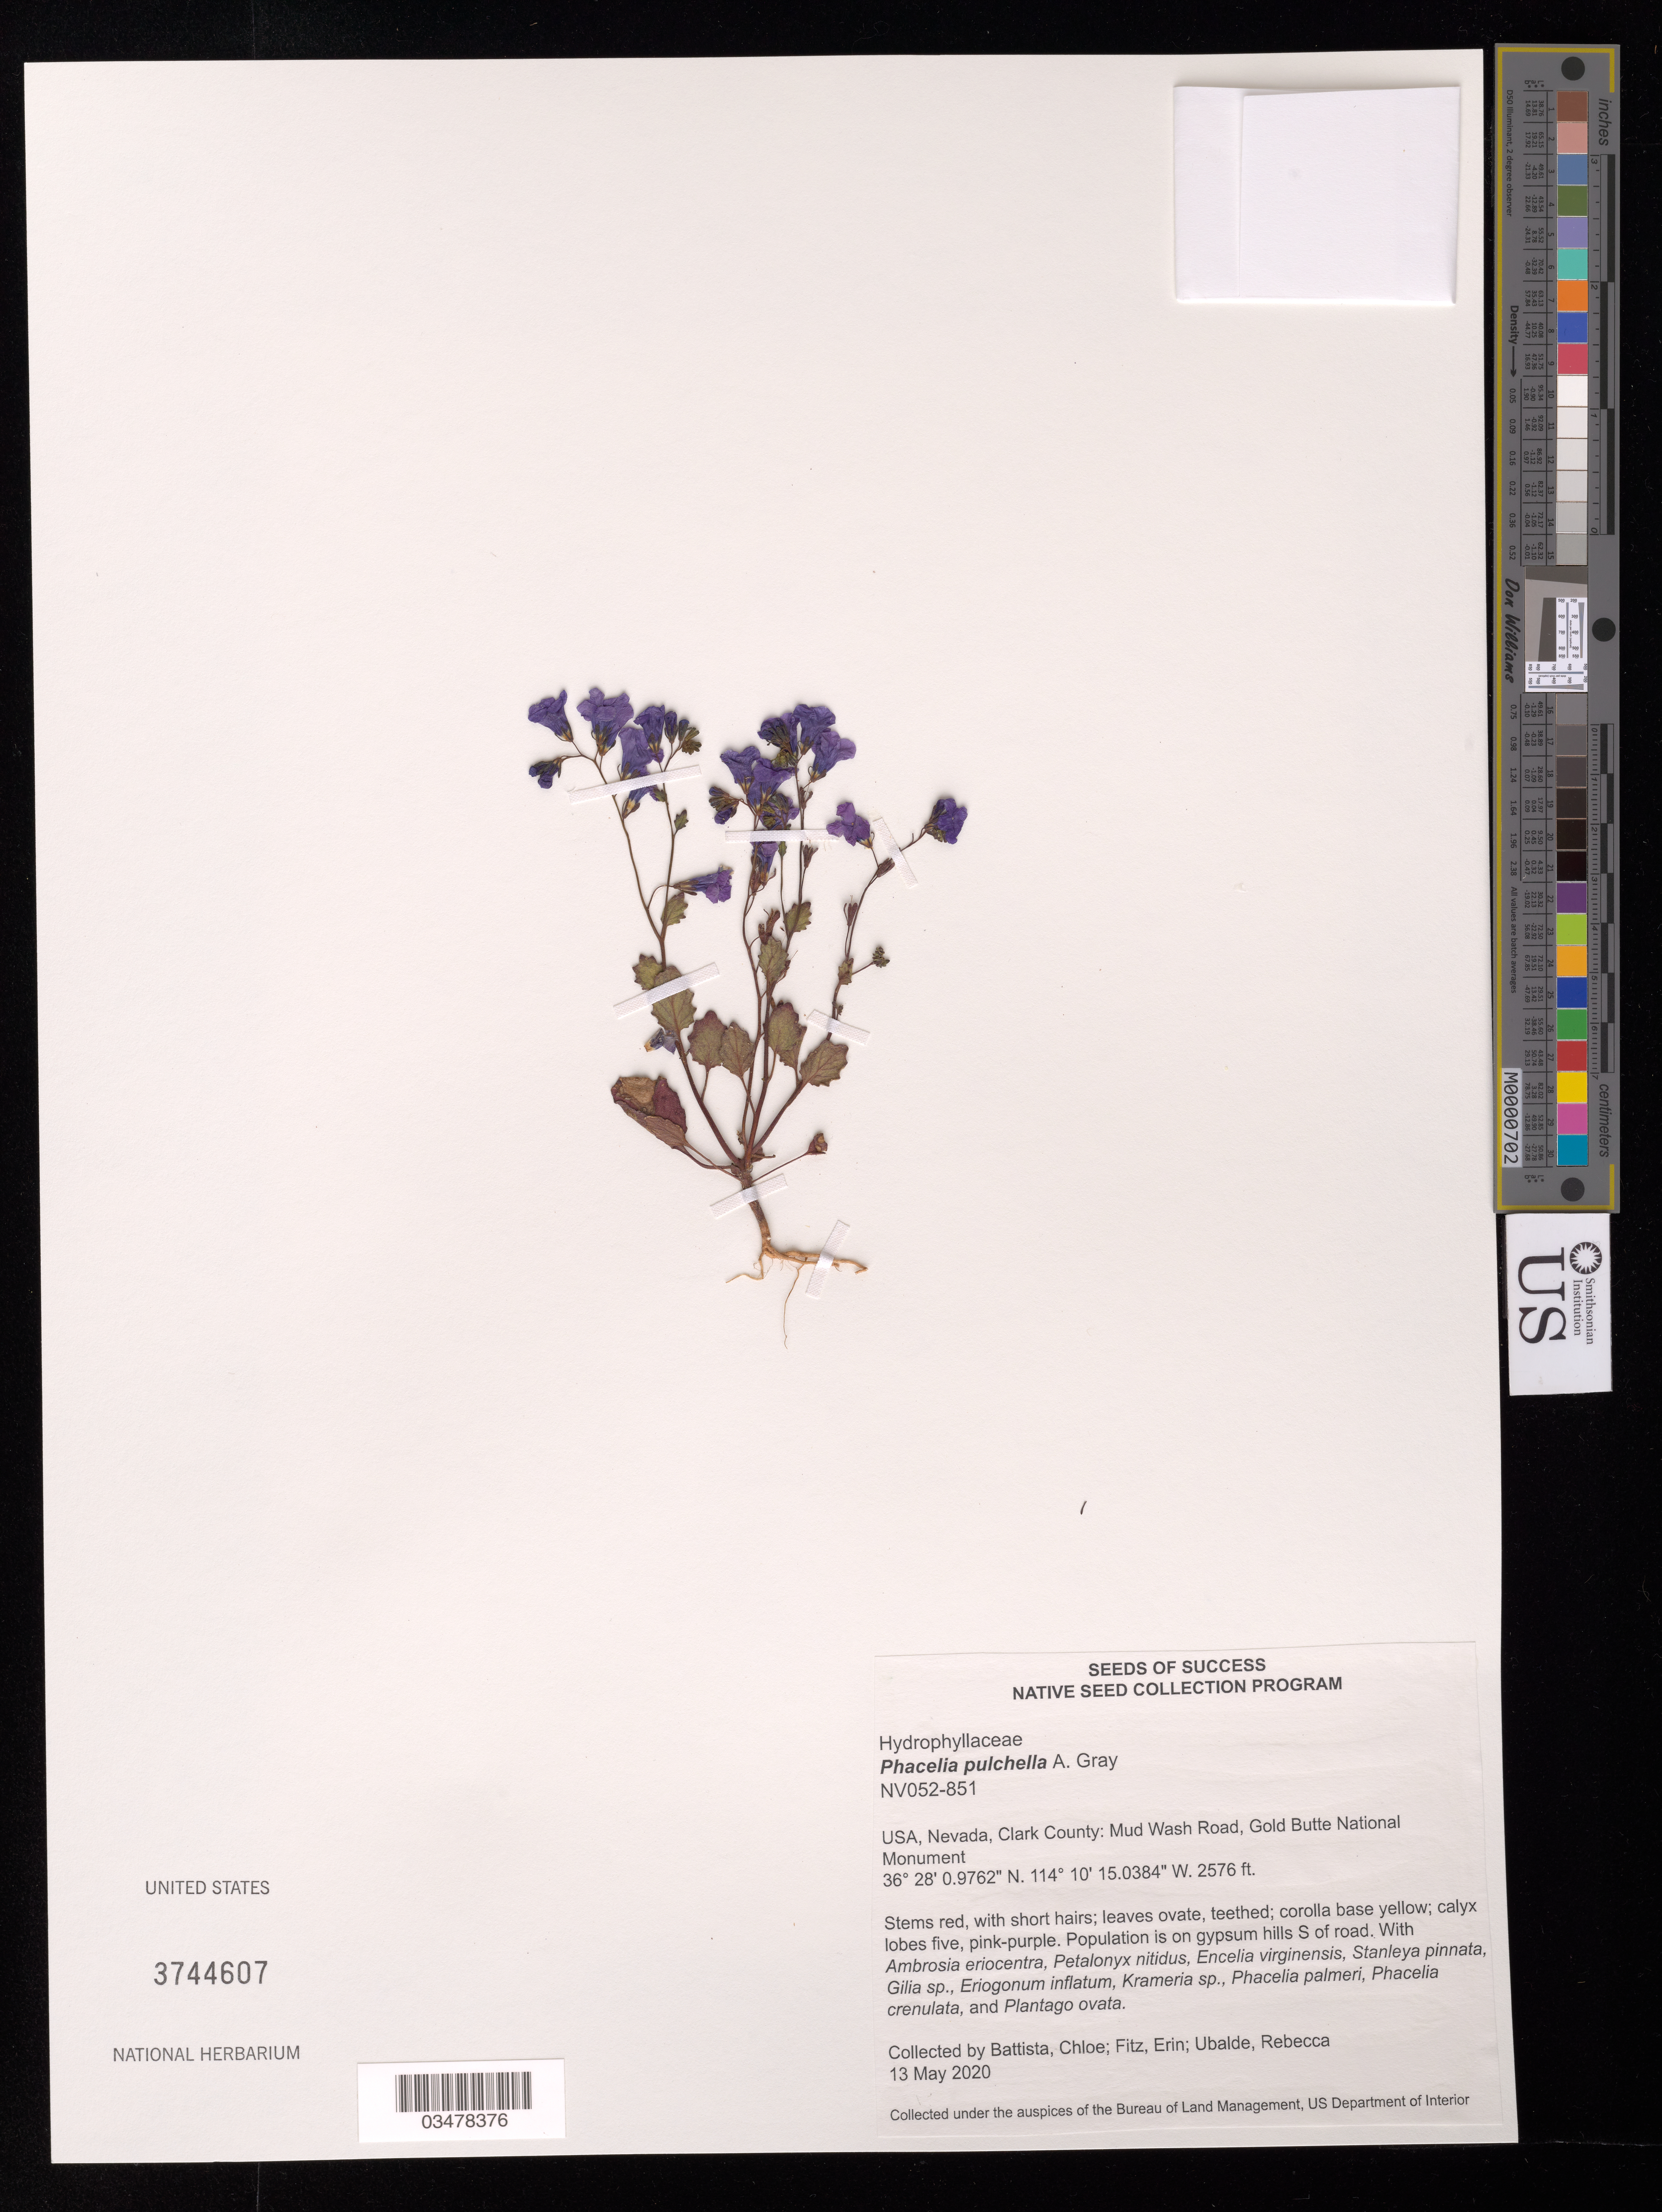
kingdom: Plantae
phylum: Tracheophyta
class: Magnoliopsida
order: Boraginales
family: Hydrophyllaceae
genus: Phacelia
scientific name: Phacelia pulchella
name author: A. Gray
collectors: C. Battista, E. Fitz & R. Ubalde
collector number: NV052-851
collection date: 2020-05-13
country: United States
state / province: Nevada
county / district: Clark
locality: Mud Wash Road, Gold Butte National Monument.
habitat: Gypsum hill. With Gilia sp., Krameria sp., Stanleya pinnata, Plantago ovata, etc.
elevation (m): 785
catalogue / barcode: US 3744607